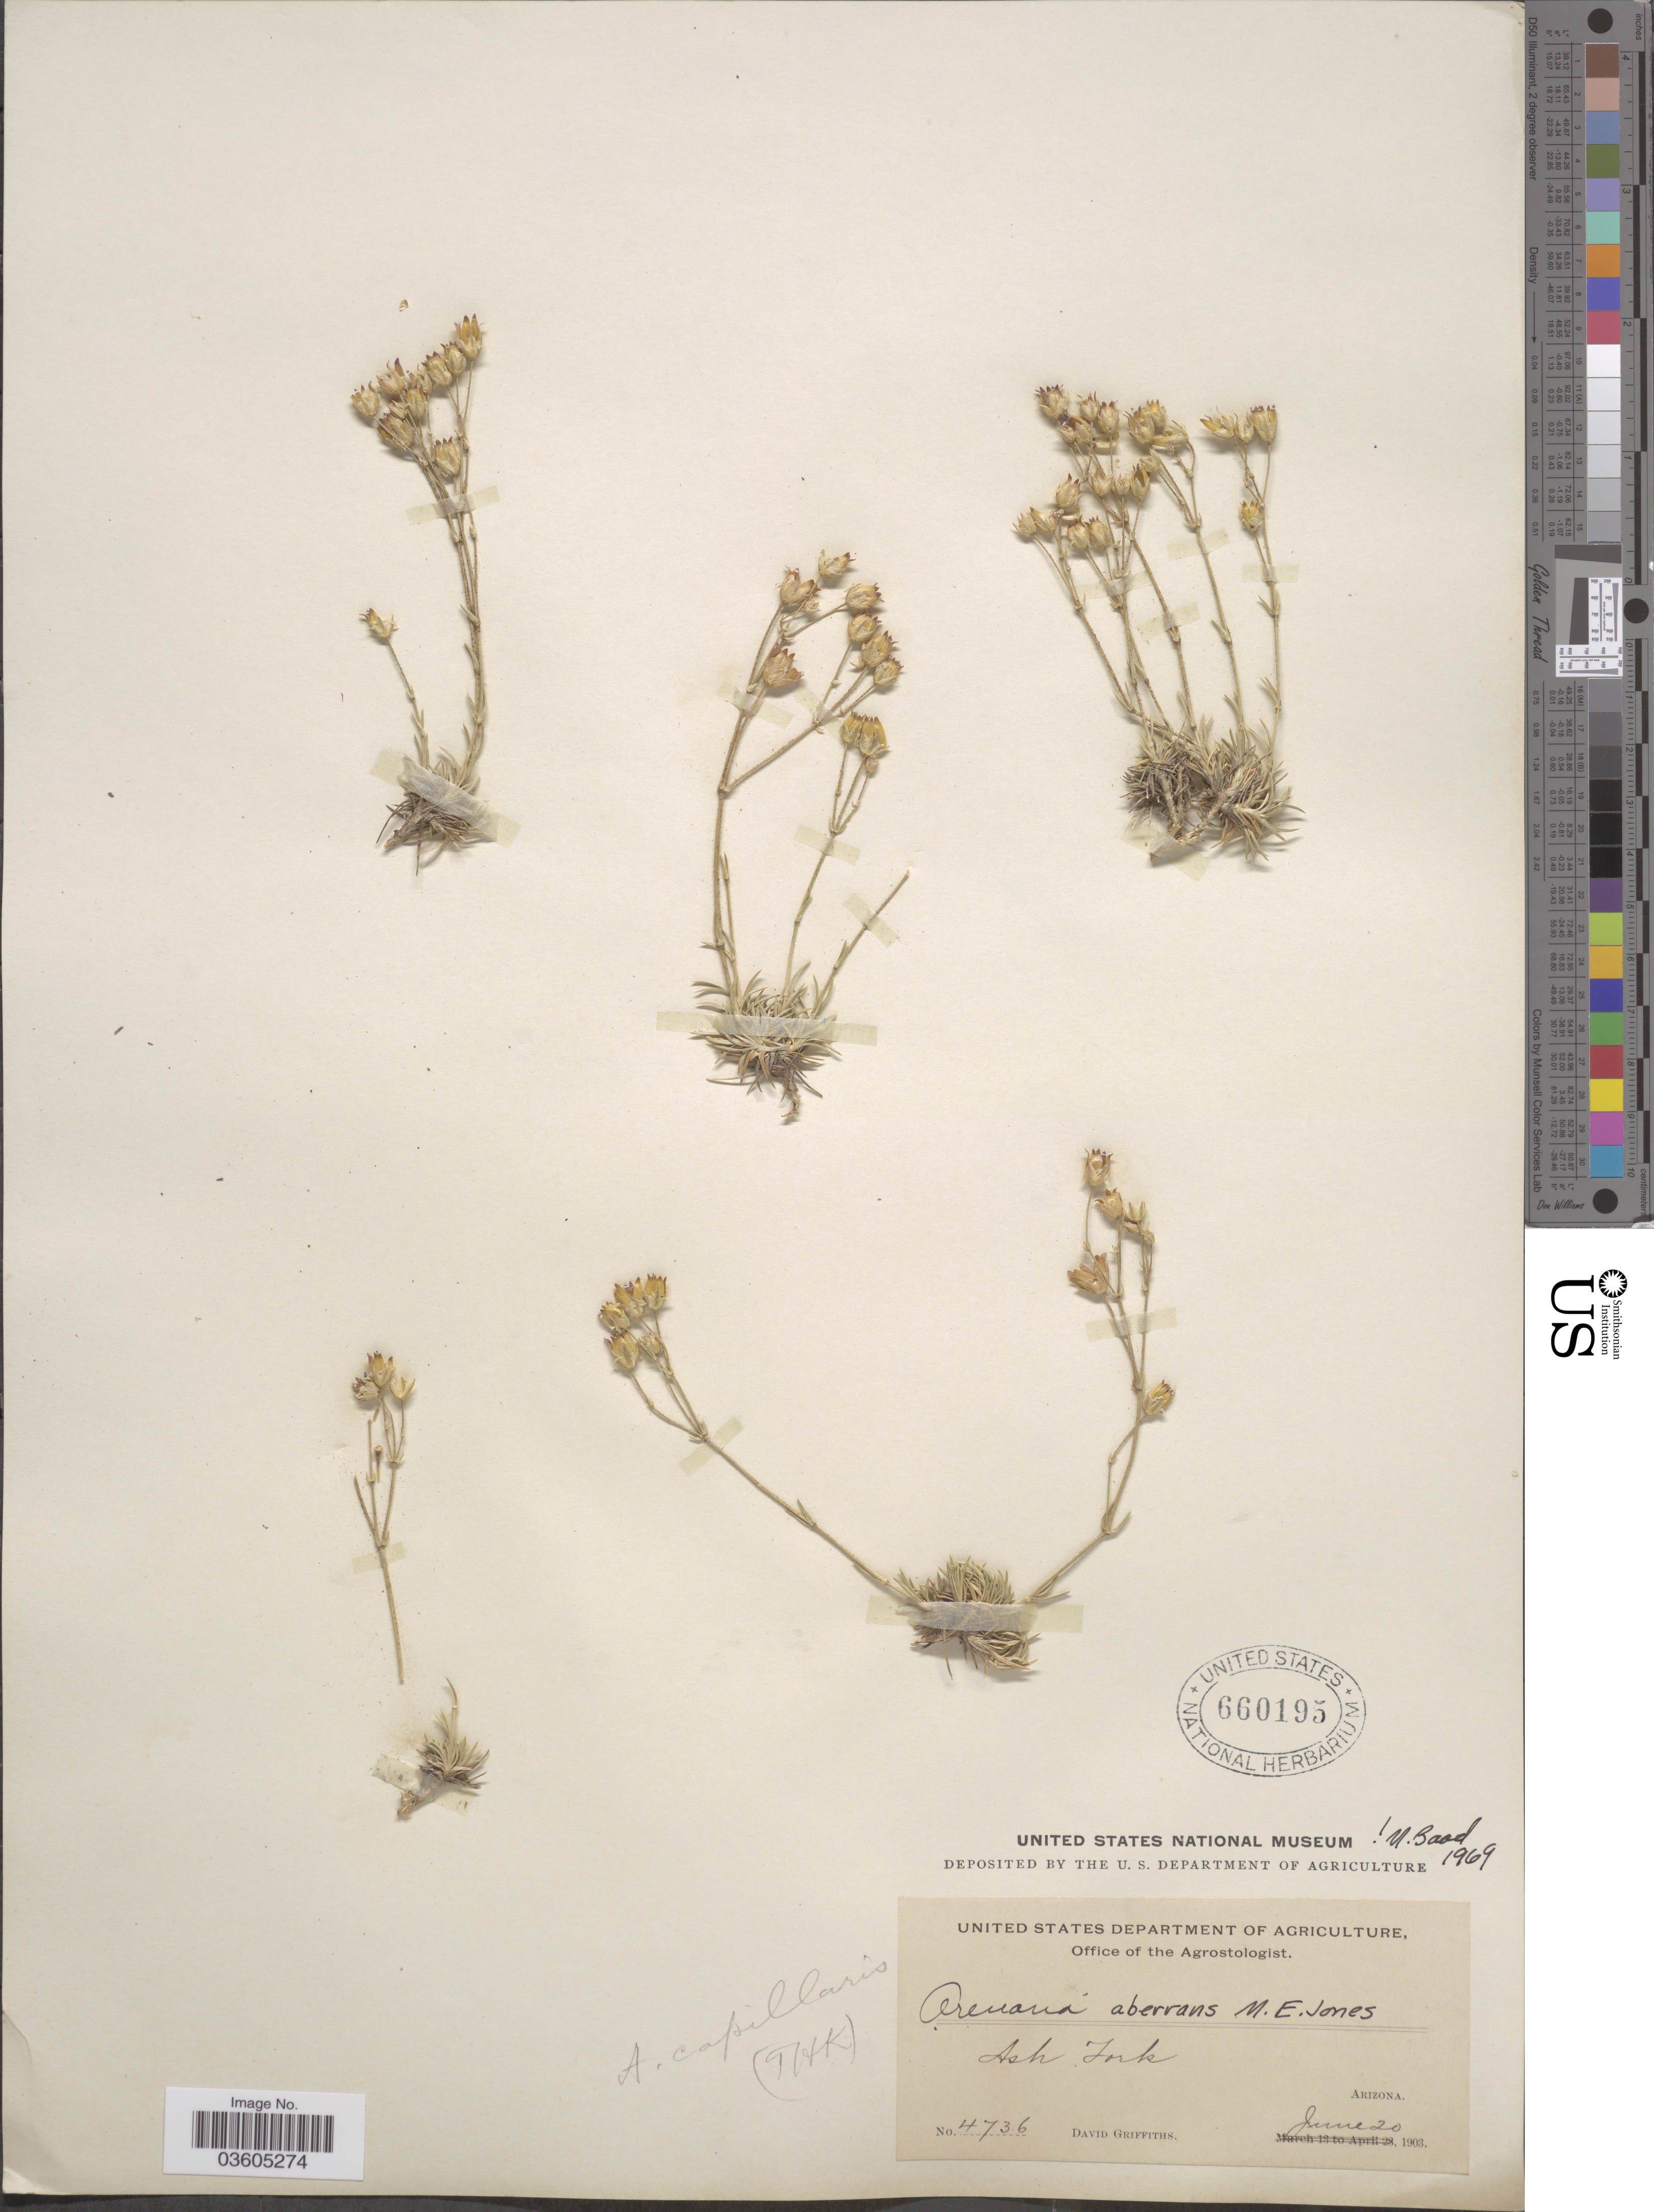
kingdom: Plantae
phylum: Tracheophyta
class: Magnoliopsida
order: Caryophyllales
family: Caryophyllaceae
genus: Eremogone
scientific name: Eremogone aberrans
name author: (M.E. Jones) Ikonn.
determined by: U.S. National Herbarium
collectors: D. Griffiths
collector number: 4736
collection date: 1903-06-20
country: United States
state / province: Arizona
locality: Ash Fork.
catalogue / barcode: US 660195